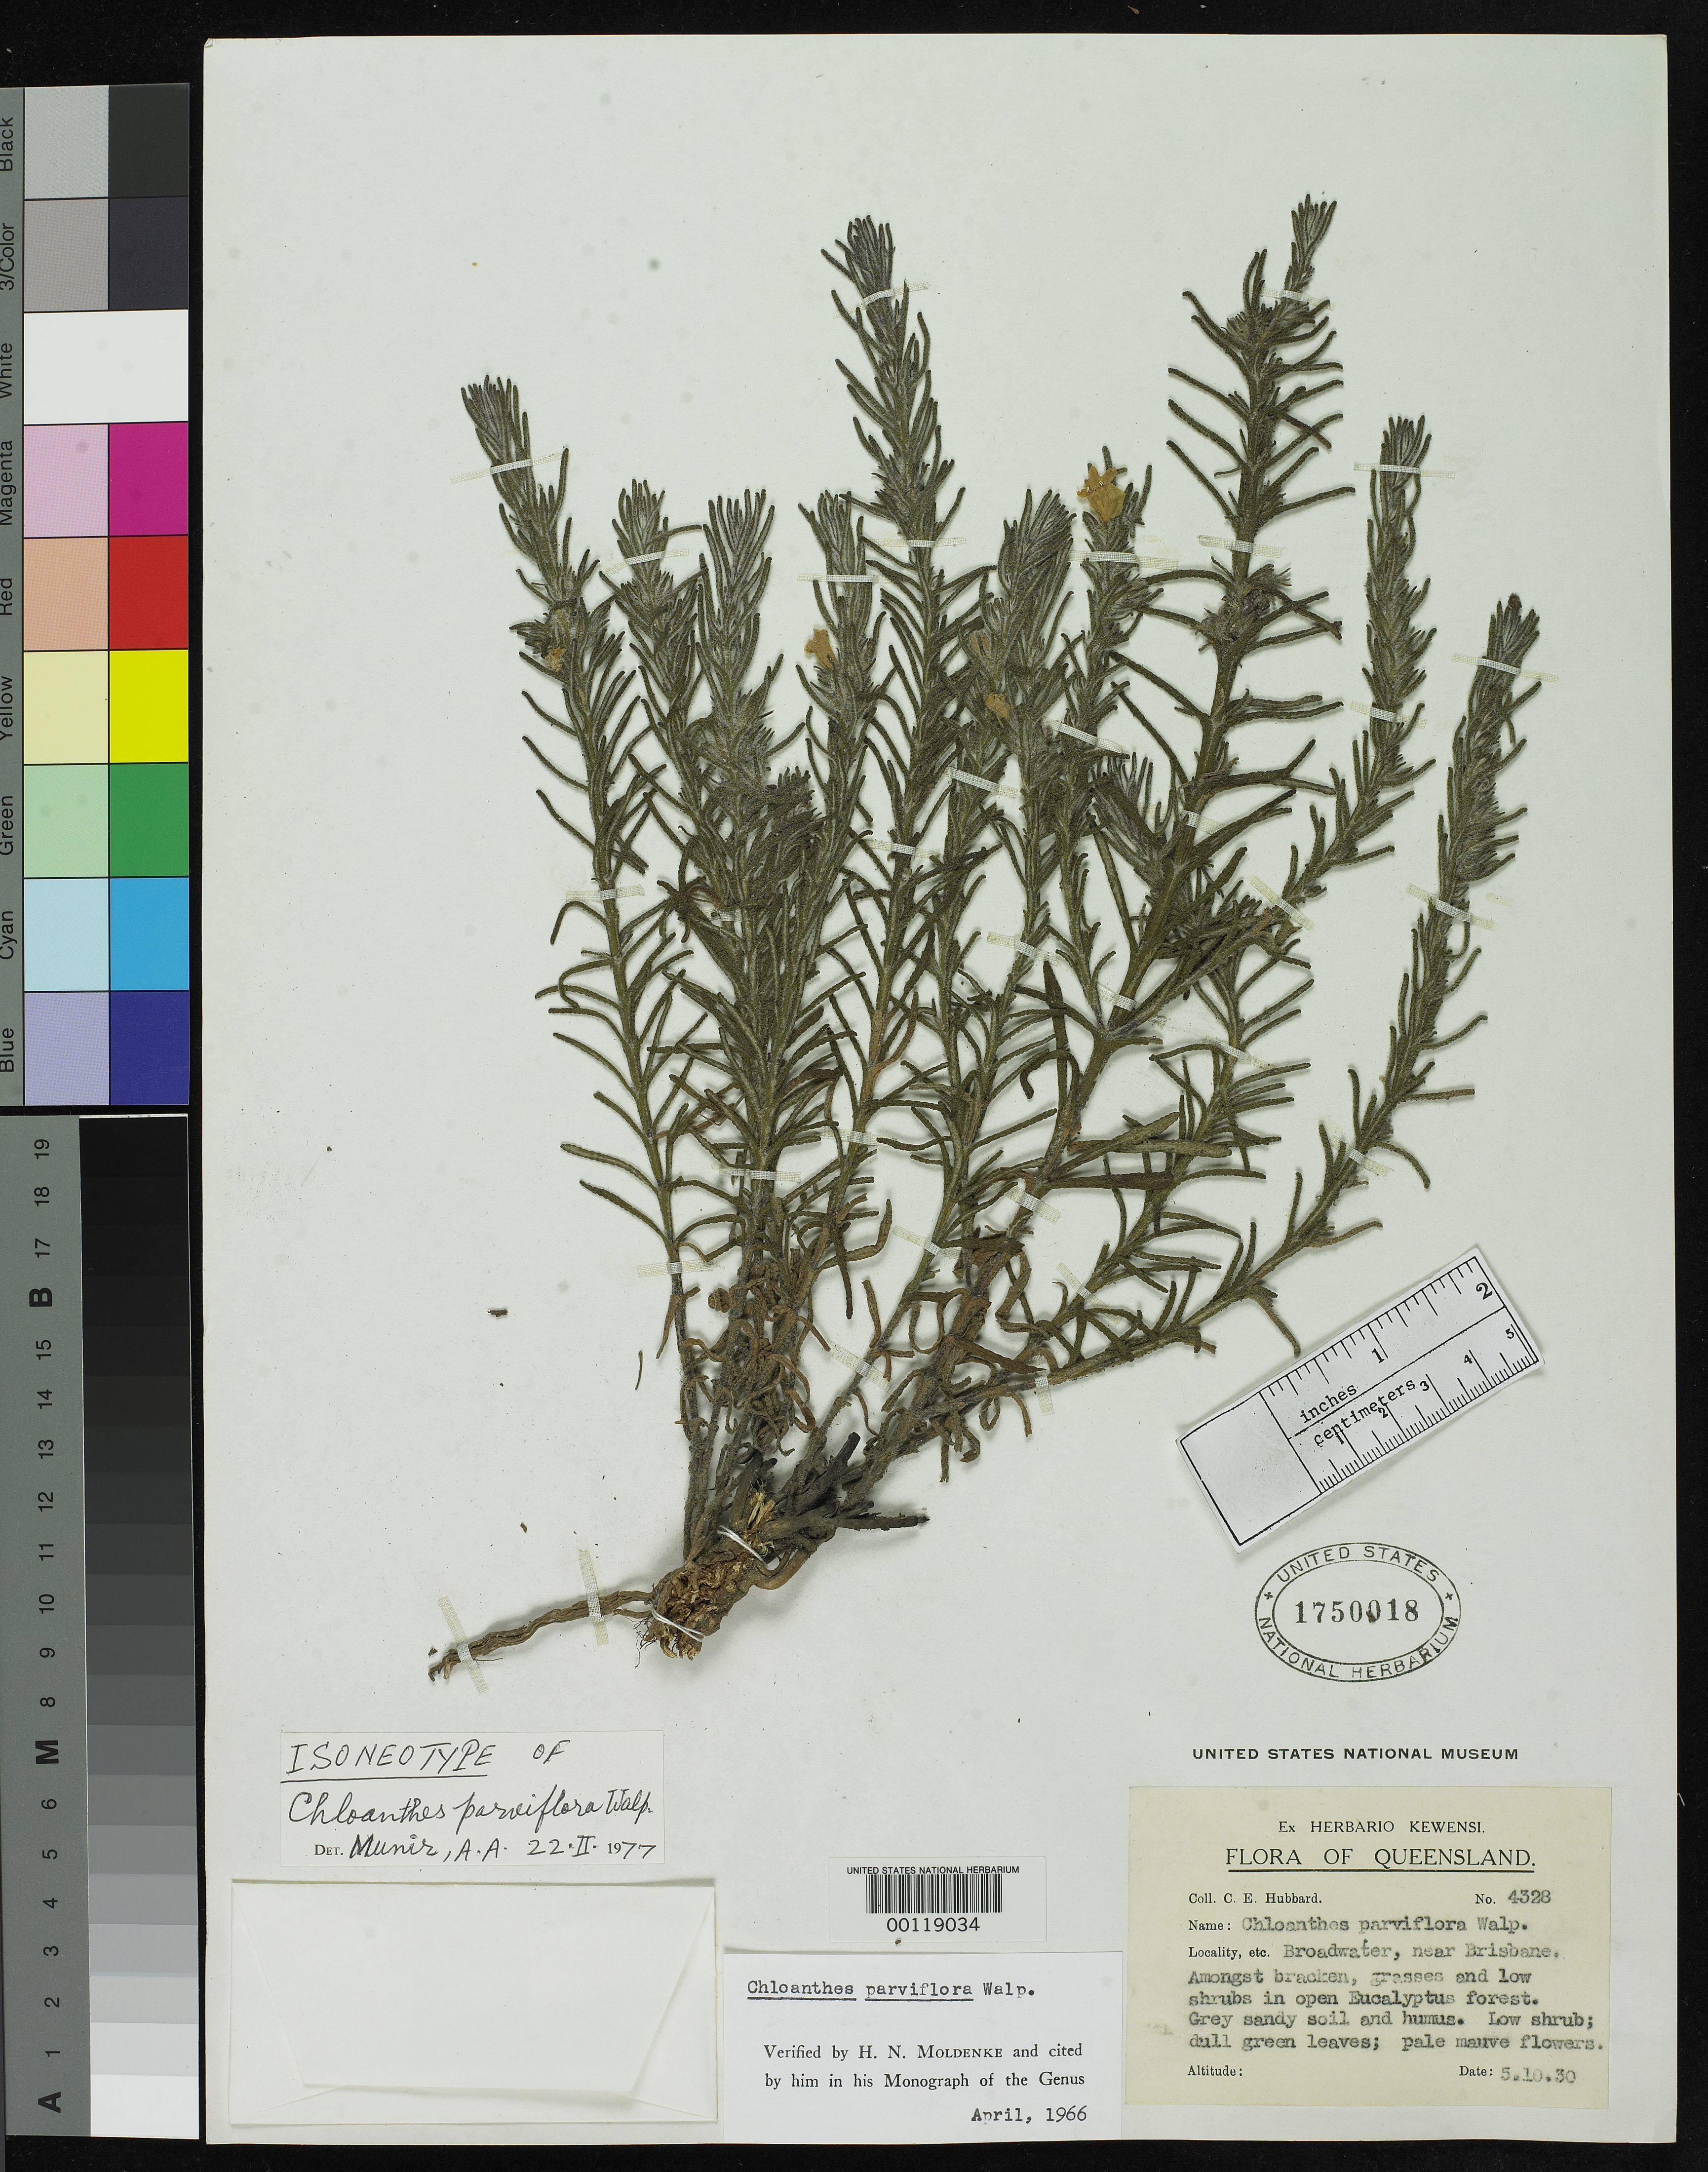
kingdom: Plantae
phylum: Tracheophyta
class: Magnoliopsida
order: Lamiales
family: Lamiaceae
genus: Chloanthes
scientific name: Chloanthes parviflora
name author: Walp.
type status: Isoneotype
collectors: C. E. Hubbard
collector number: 4328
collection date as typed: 1830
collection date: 1830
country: Australia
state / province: Queensland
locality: Broadwater, near Brisbane.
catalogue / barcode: US 1750018